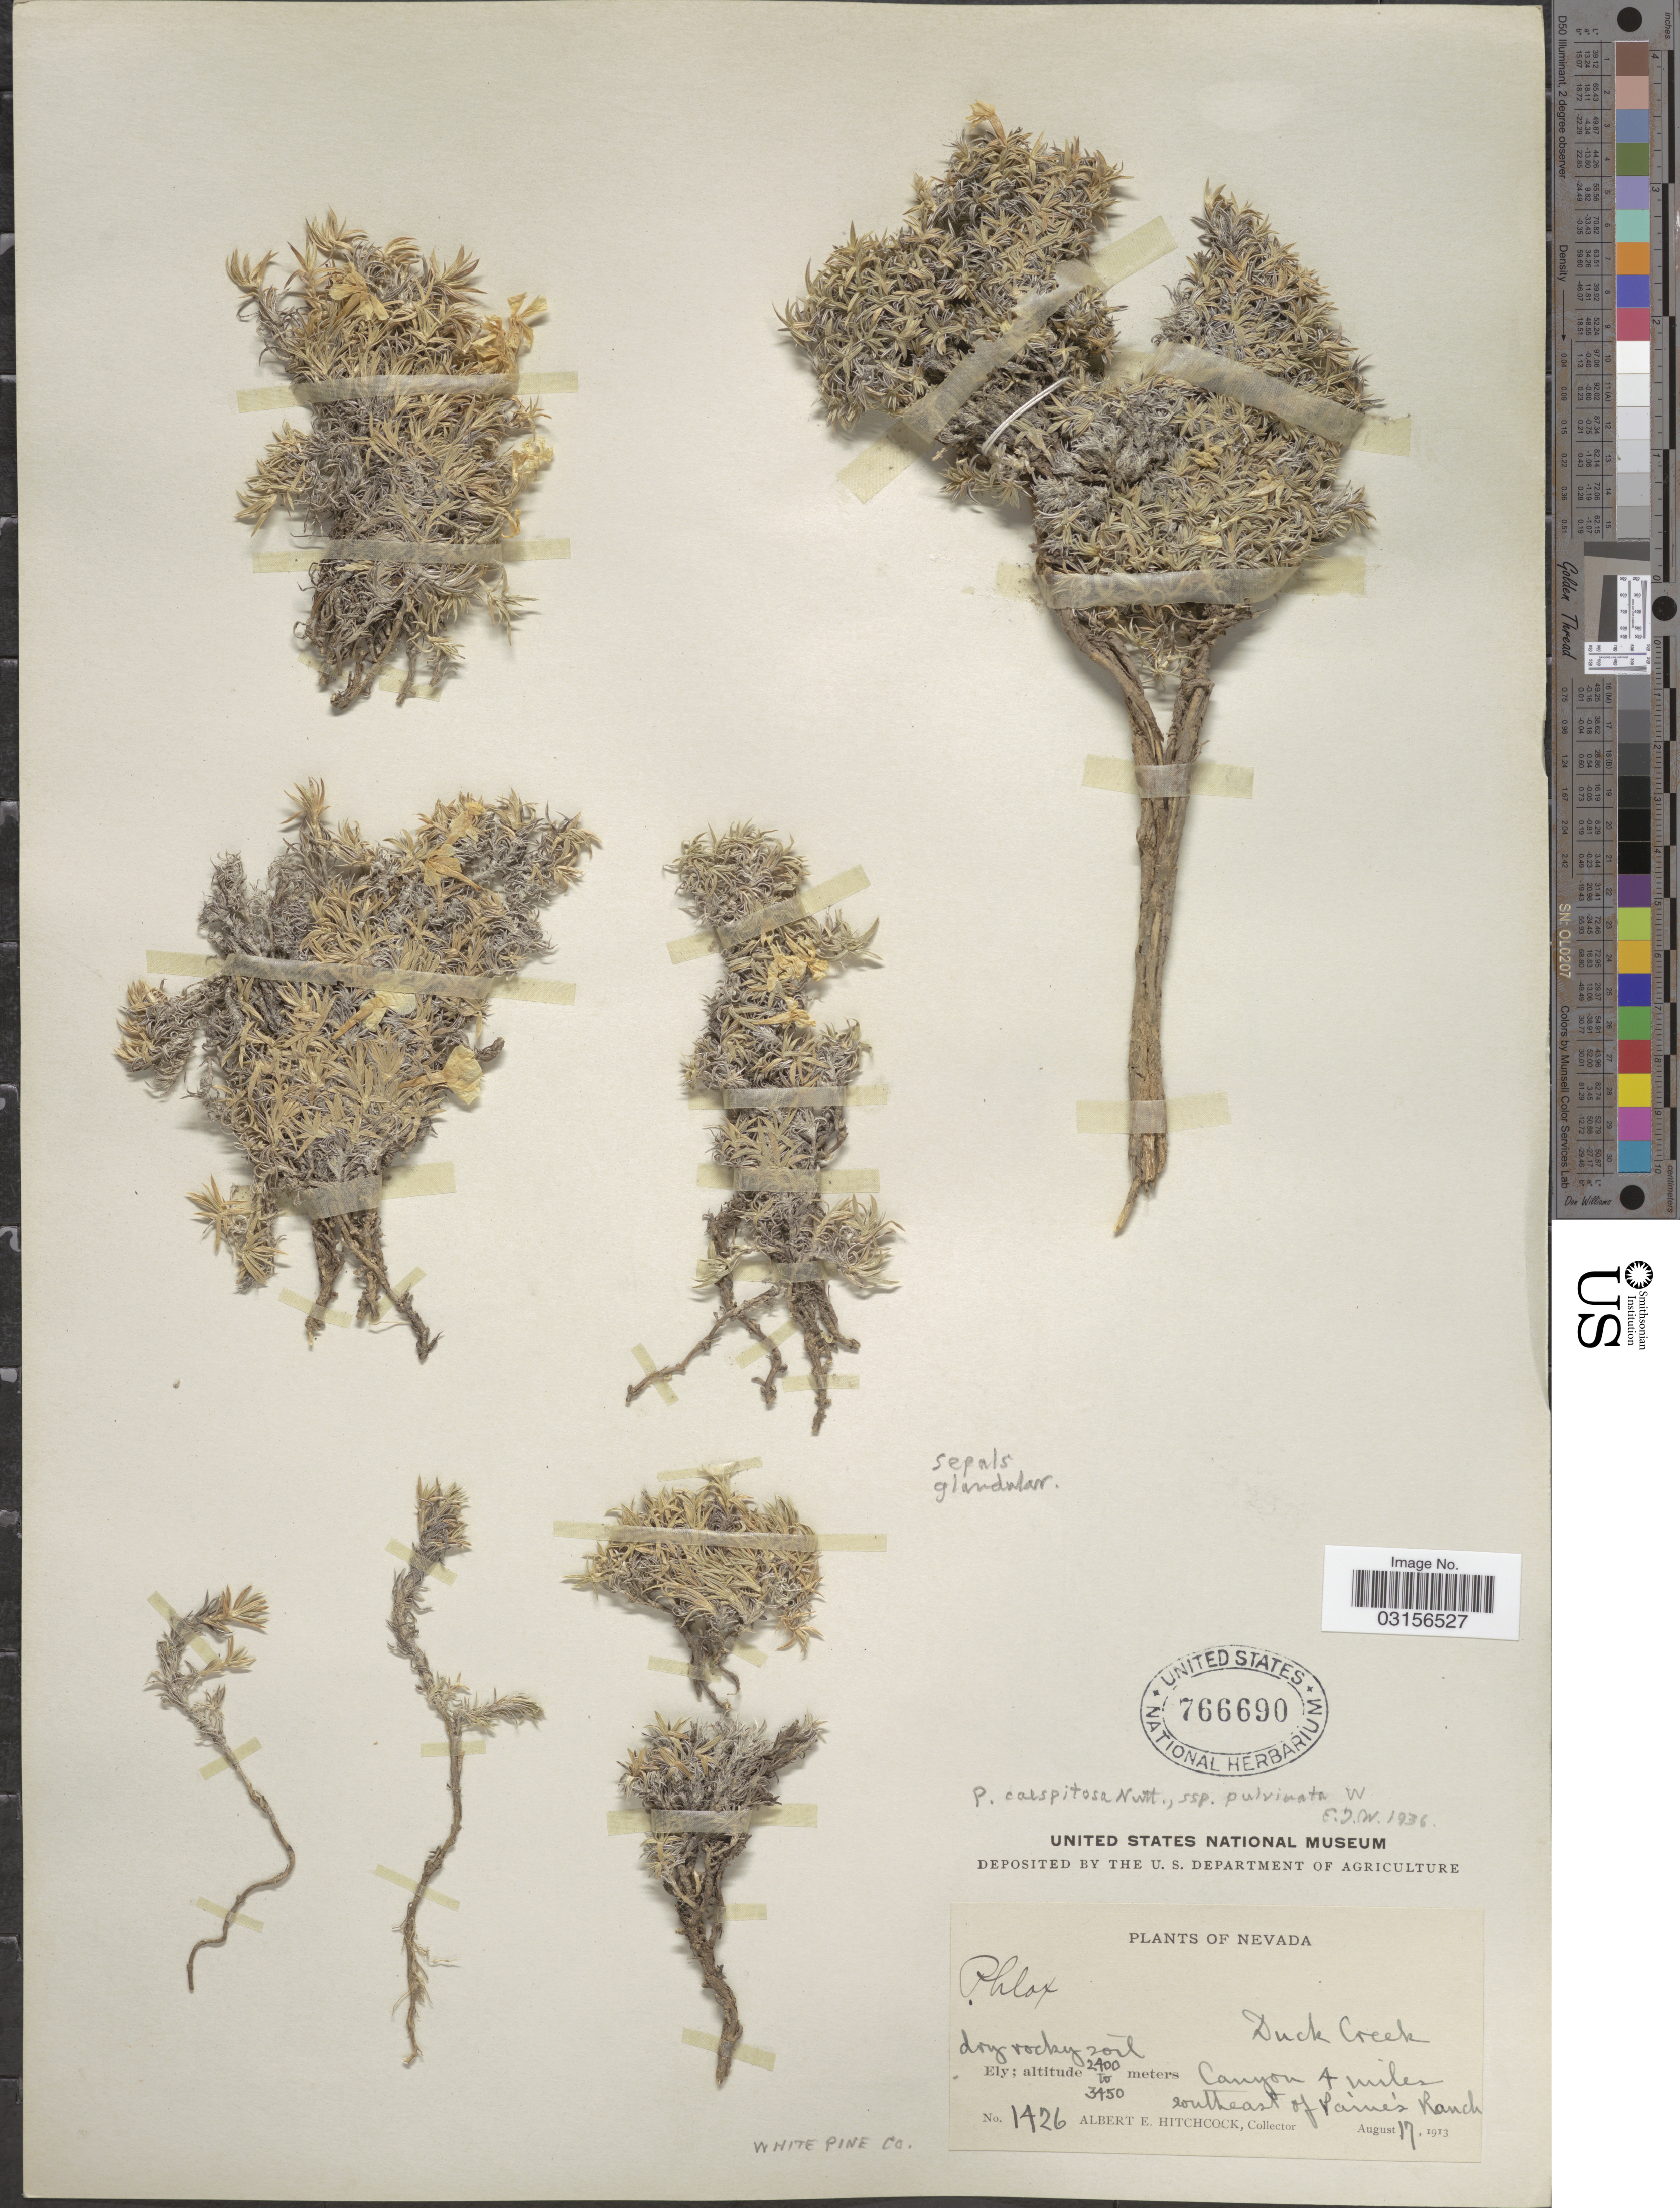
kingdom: Plantae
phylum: Tracheophyta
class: Magnoliopsida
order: Ericales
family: Polemoniaceae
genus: Phlox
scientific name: Phlox condensata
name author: (A. Gray) E.E. Nelson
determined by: Mayfield, M. H.; Ferguson, C. J.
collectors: A. S. Hitchcock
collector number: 1426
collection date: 1913-08-17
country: United States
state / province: Nevada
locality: Duck Creek. Canyon 4 miles southeast of Paine's Ranch. White Pine Co. Ely.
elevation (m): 2400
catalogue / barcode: US 766690